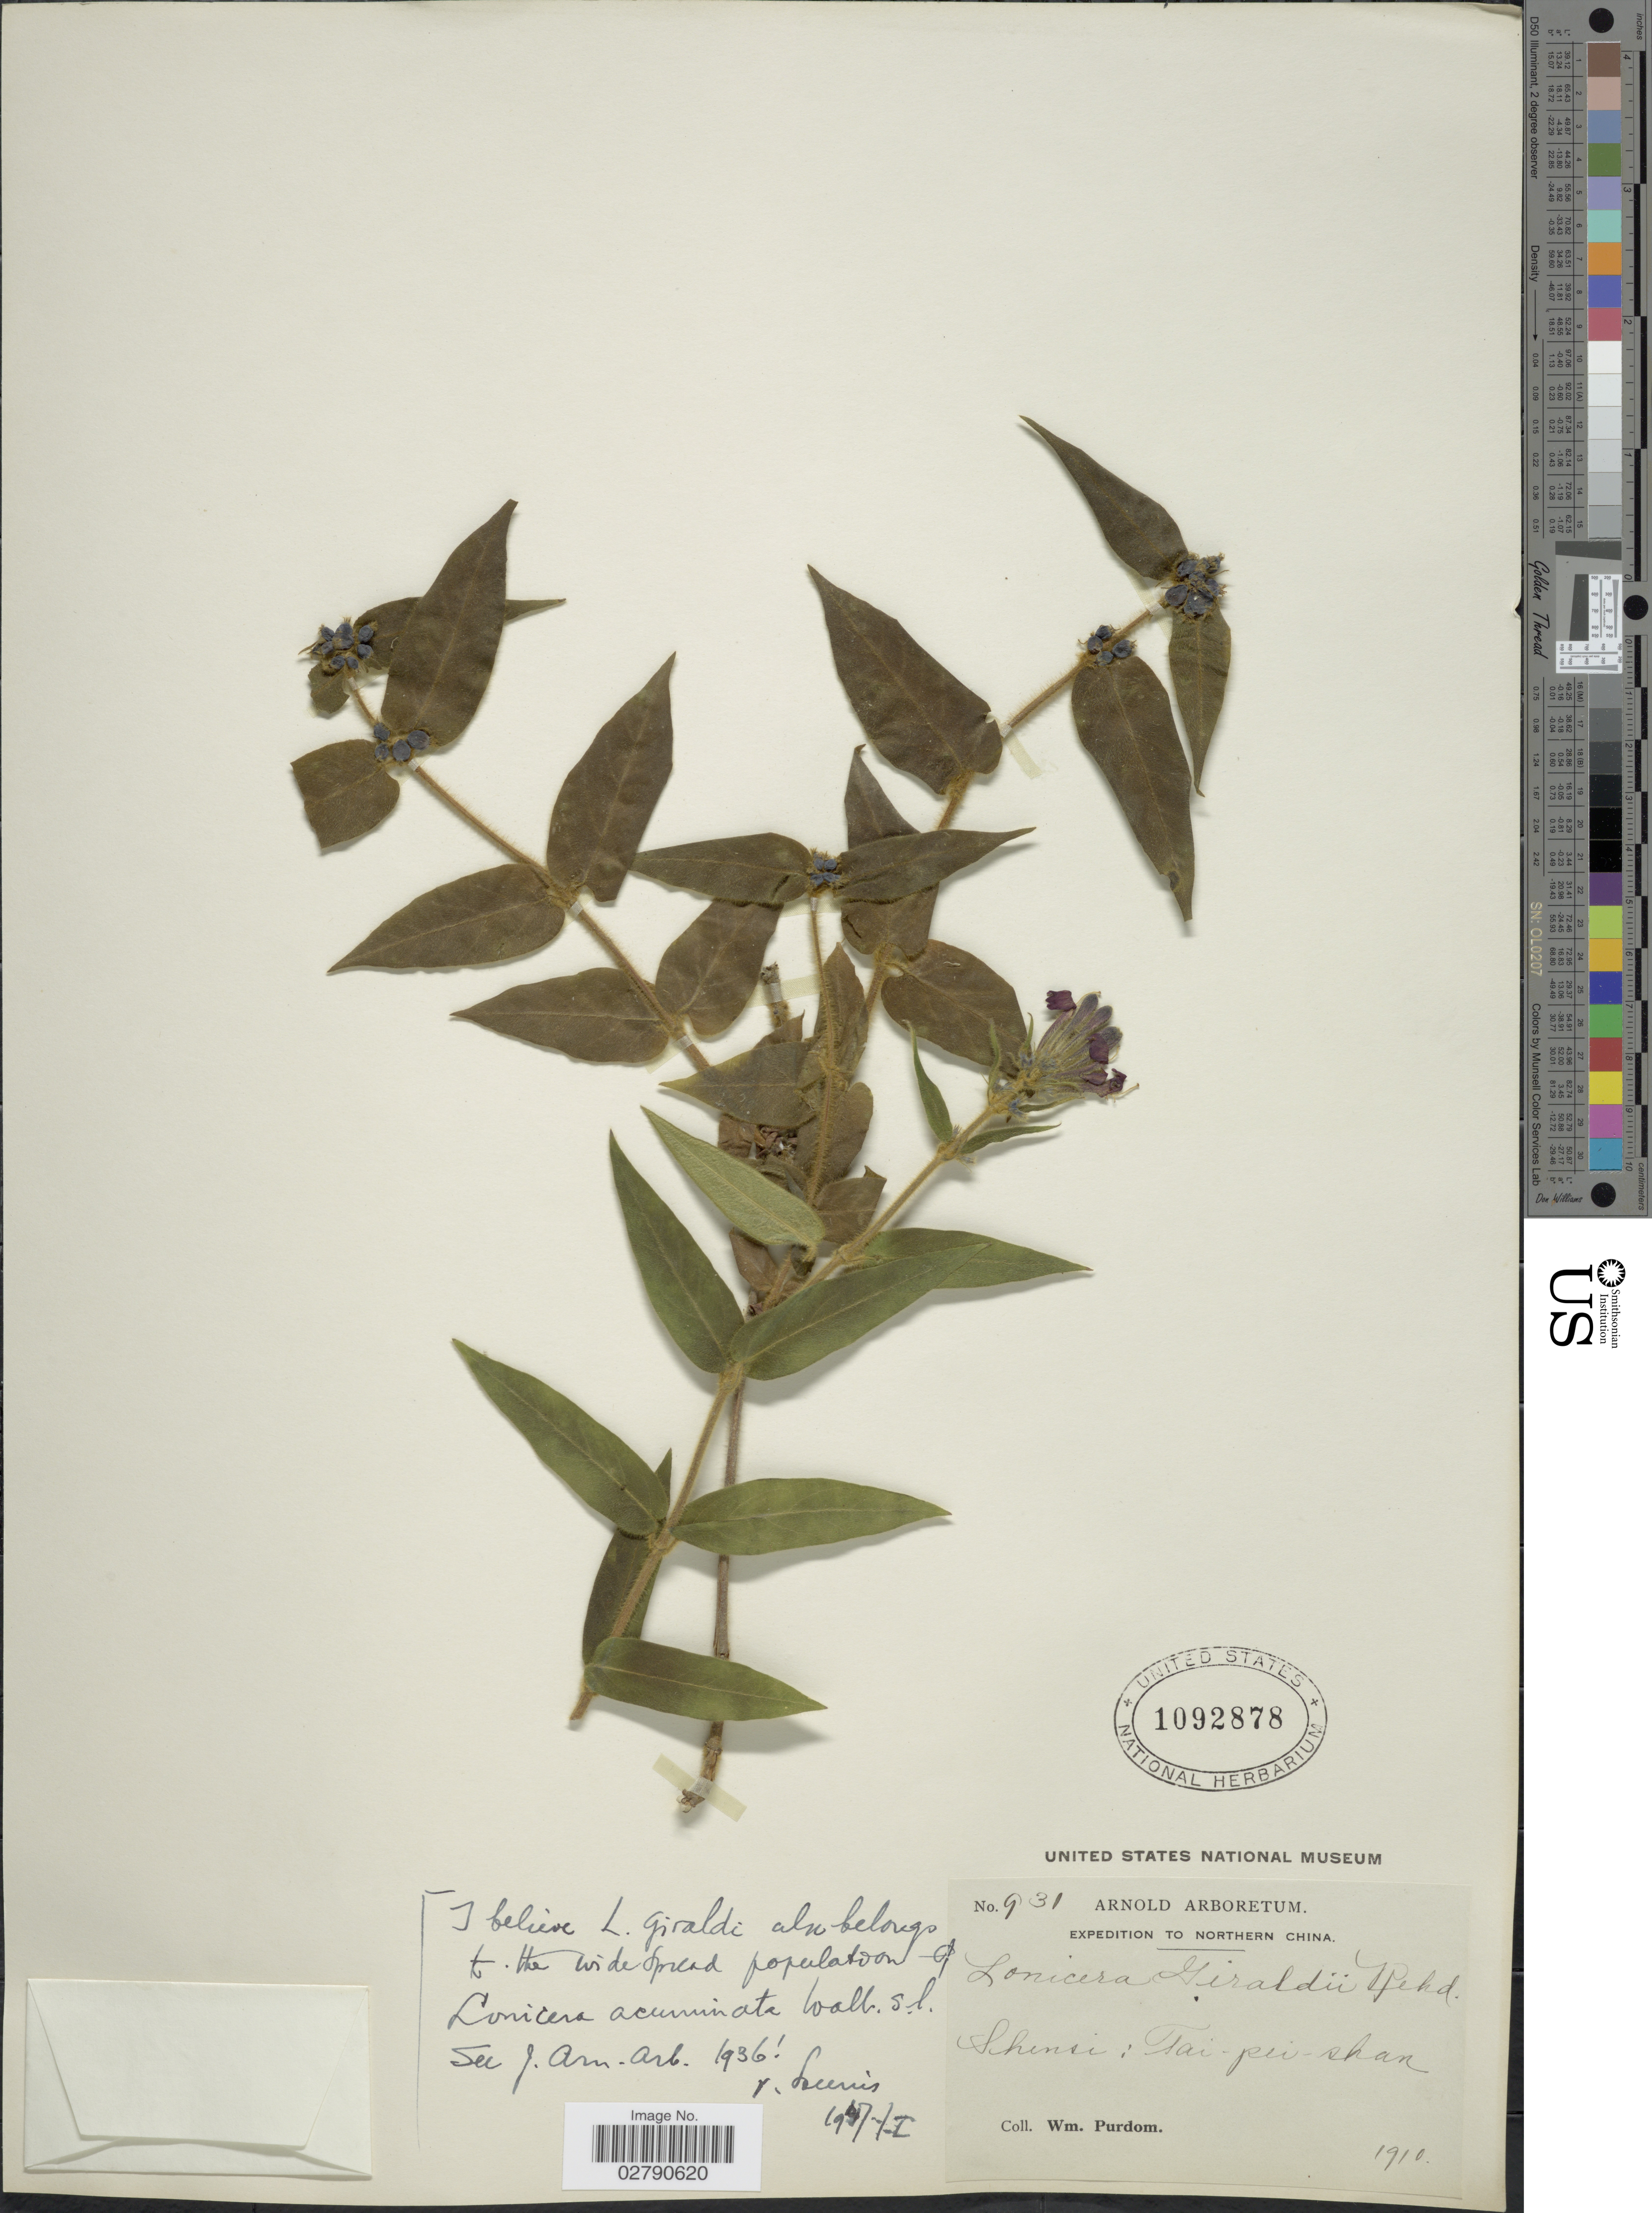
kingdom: Plantae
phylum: Tracheophyta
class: Magnoliopsida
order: Dipsacales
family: Caprifoliaceae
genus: Lonicera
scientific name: Lonicera giraldii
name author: Rehder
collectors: W. Purdom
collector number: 931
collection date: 1910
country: China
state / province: Shaanxi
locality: Northern China. Shensi: Tai-pei-shan.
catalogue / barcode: US 1092878